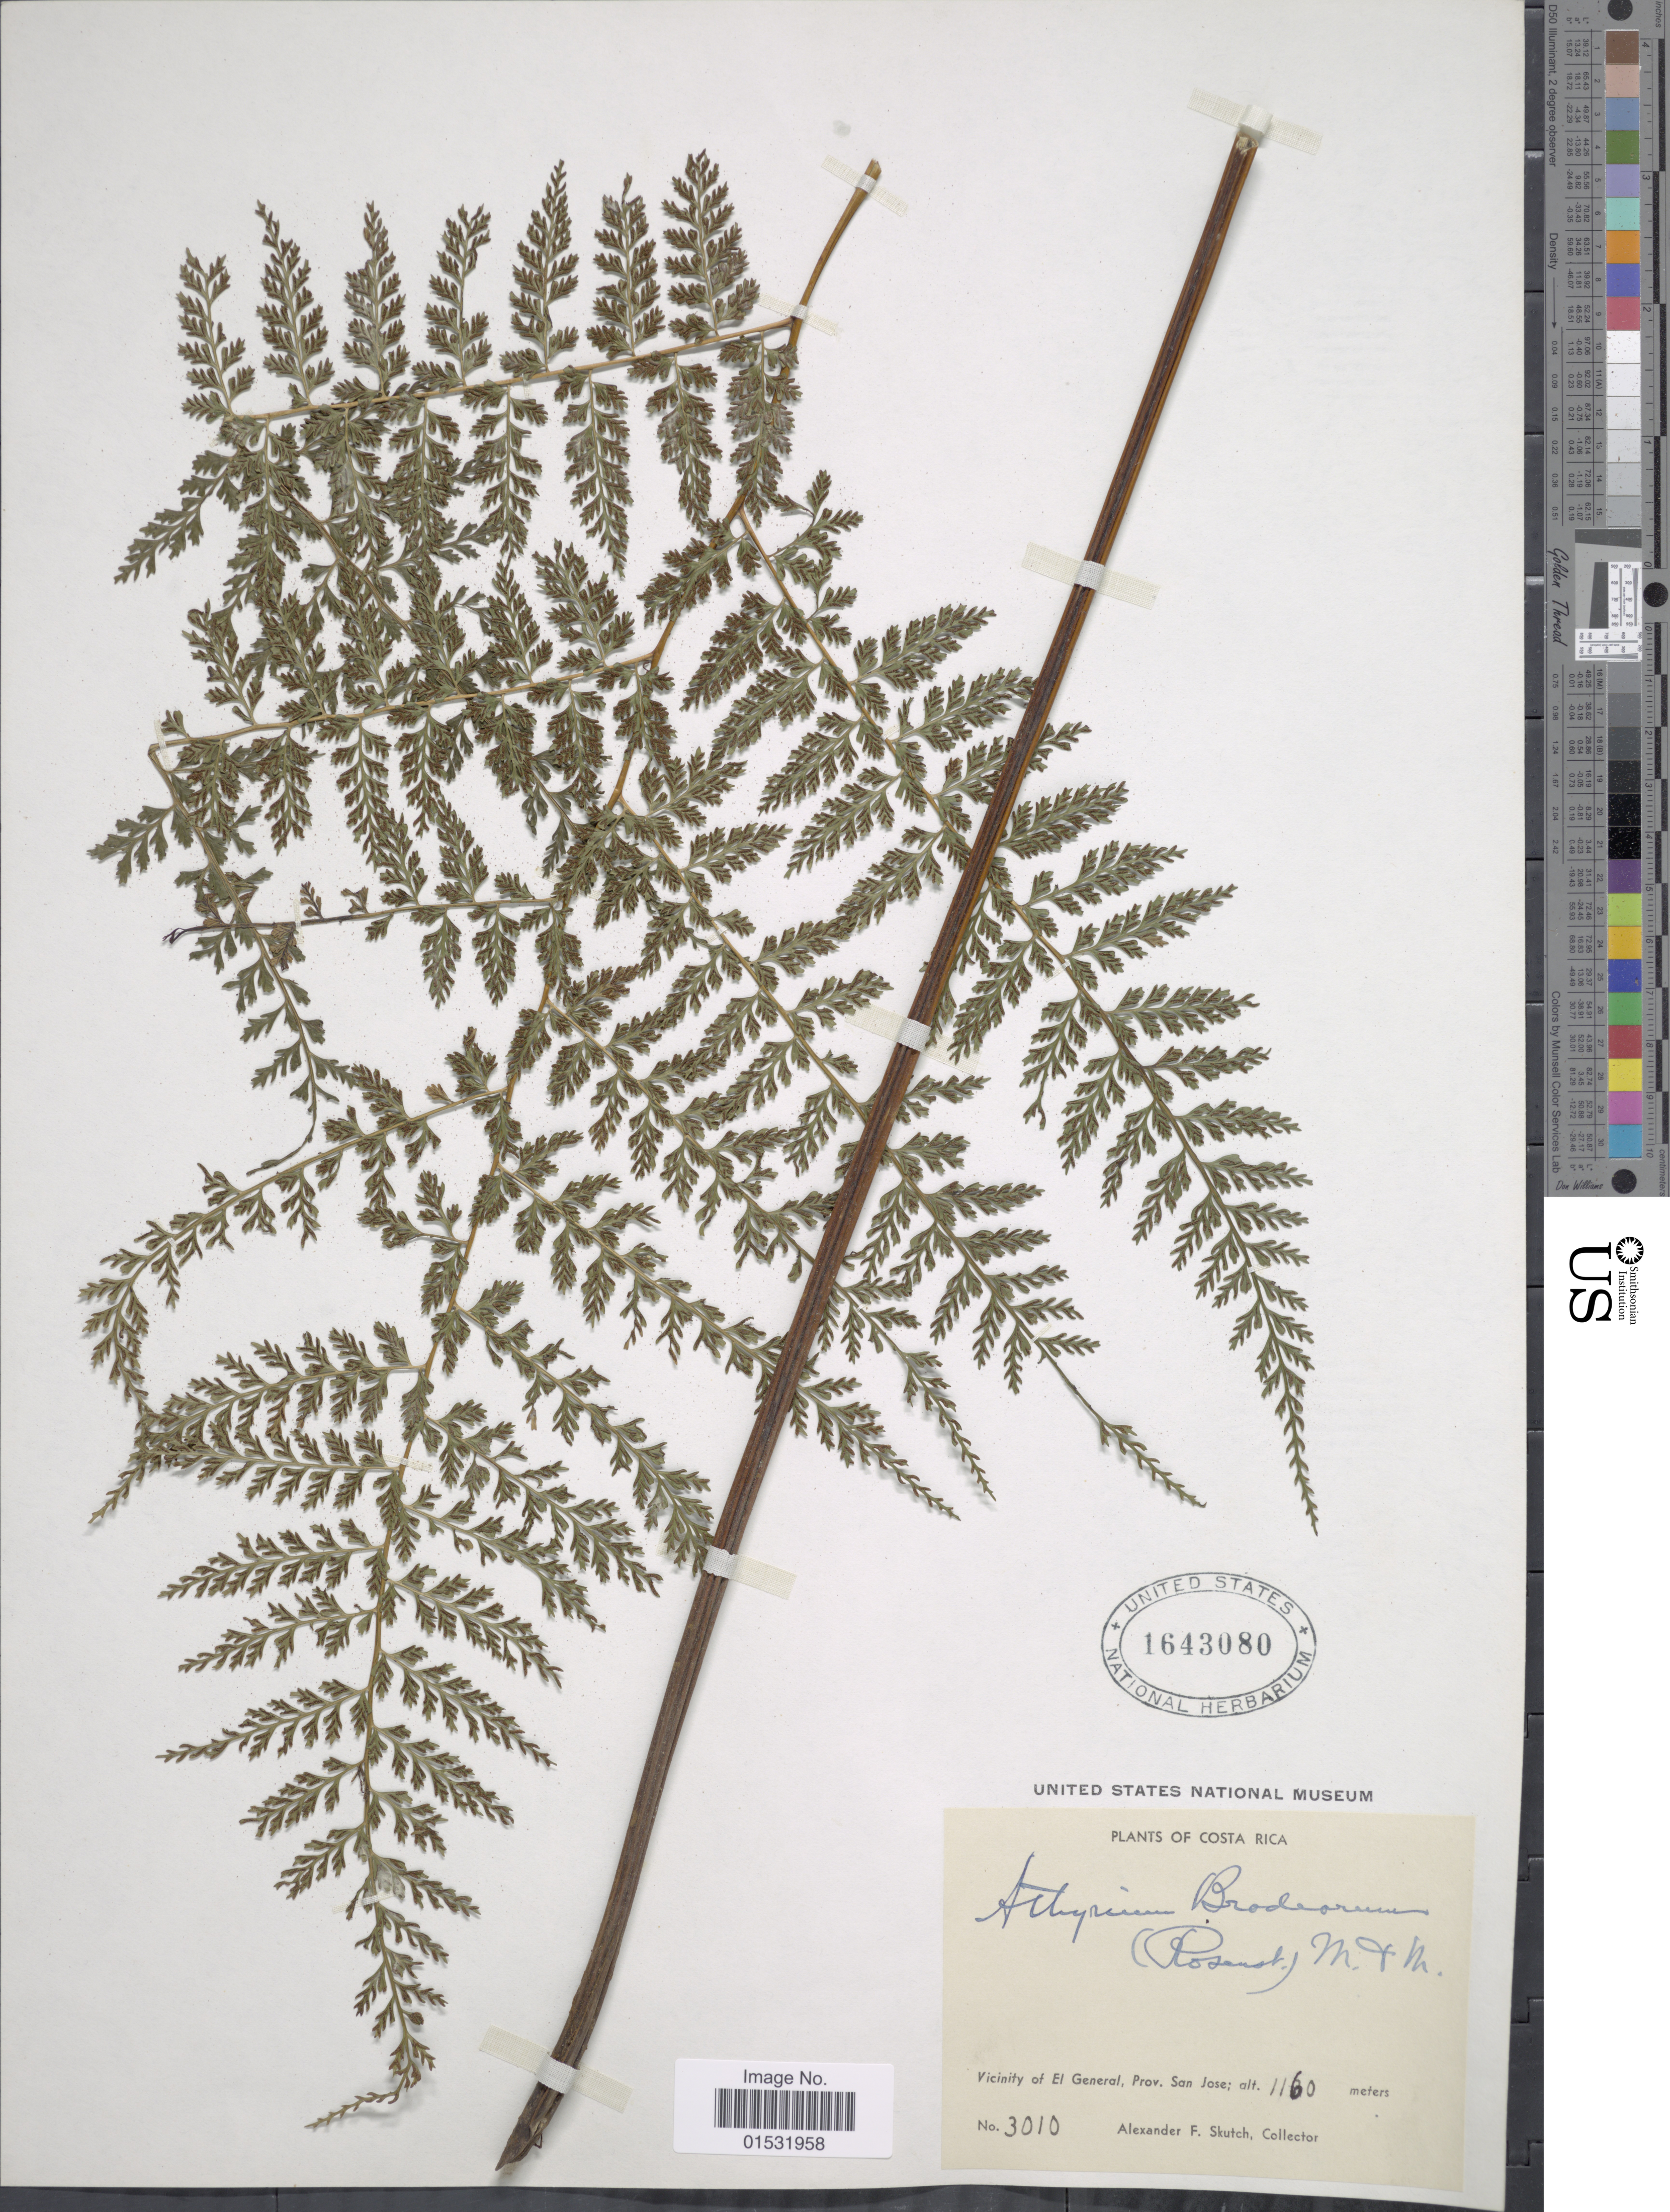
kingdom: Plantae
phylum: Tracheophyta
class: Polypodiopsida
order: Polypodiales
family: Athyriaceae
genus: Diplazium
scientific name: Diplazium myriomermum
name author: (Christ) Lellinger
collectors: A. F. Skutch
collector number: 3010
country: Costa Rica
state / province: San José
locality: Vicinity of El General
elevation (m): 1160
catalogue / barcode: US 1643080